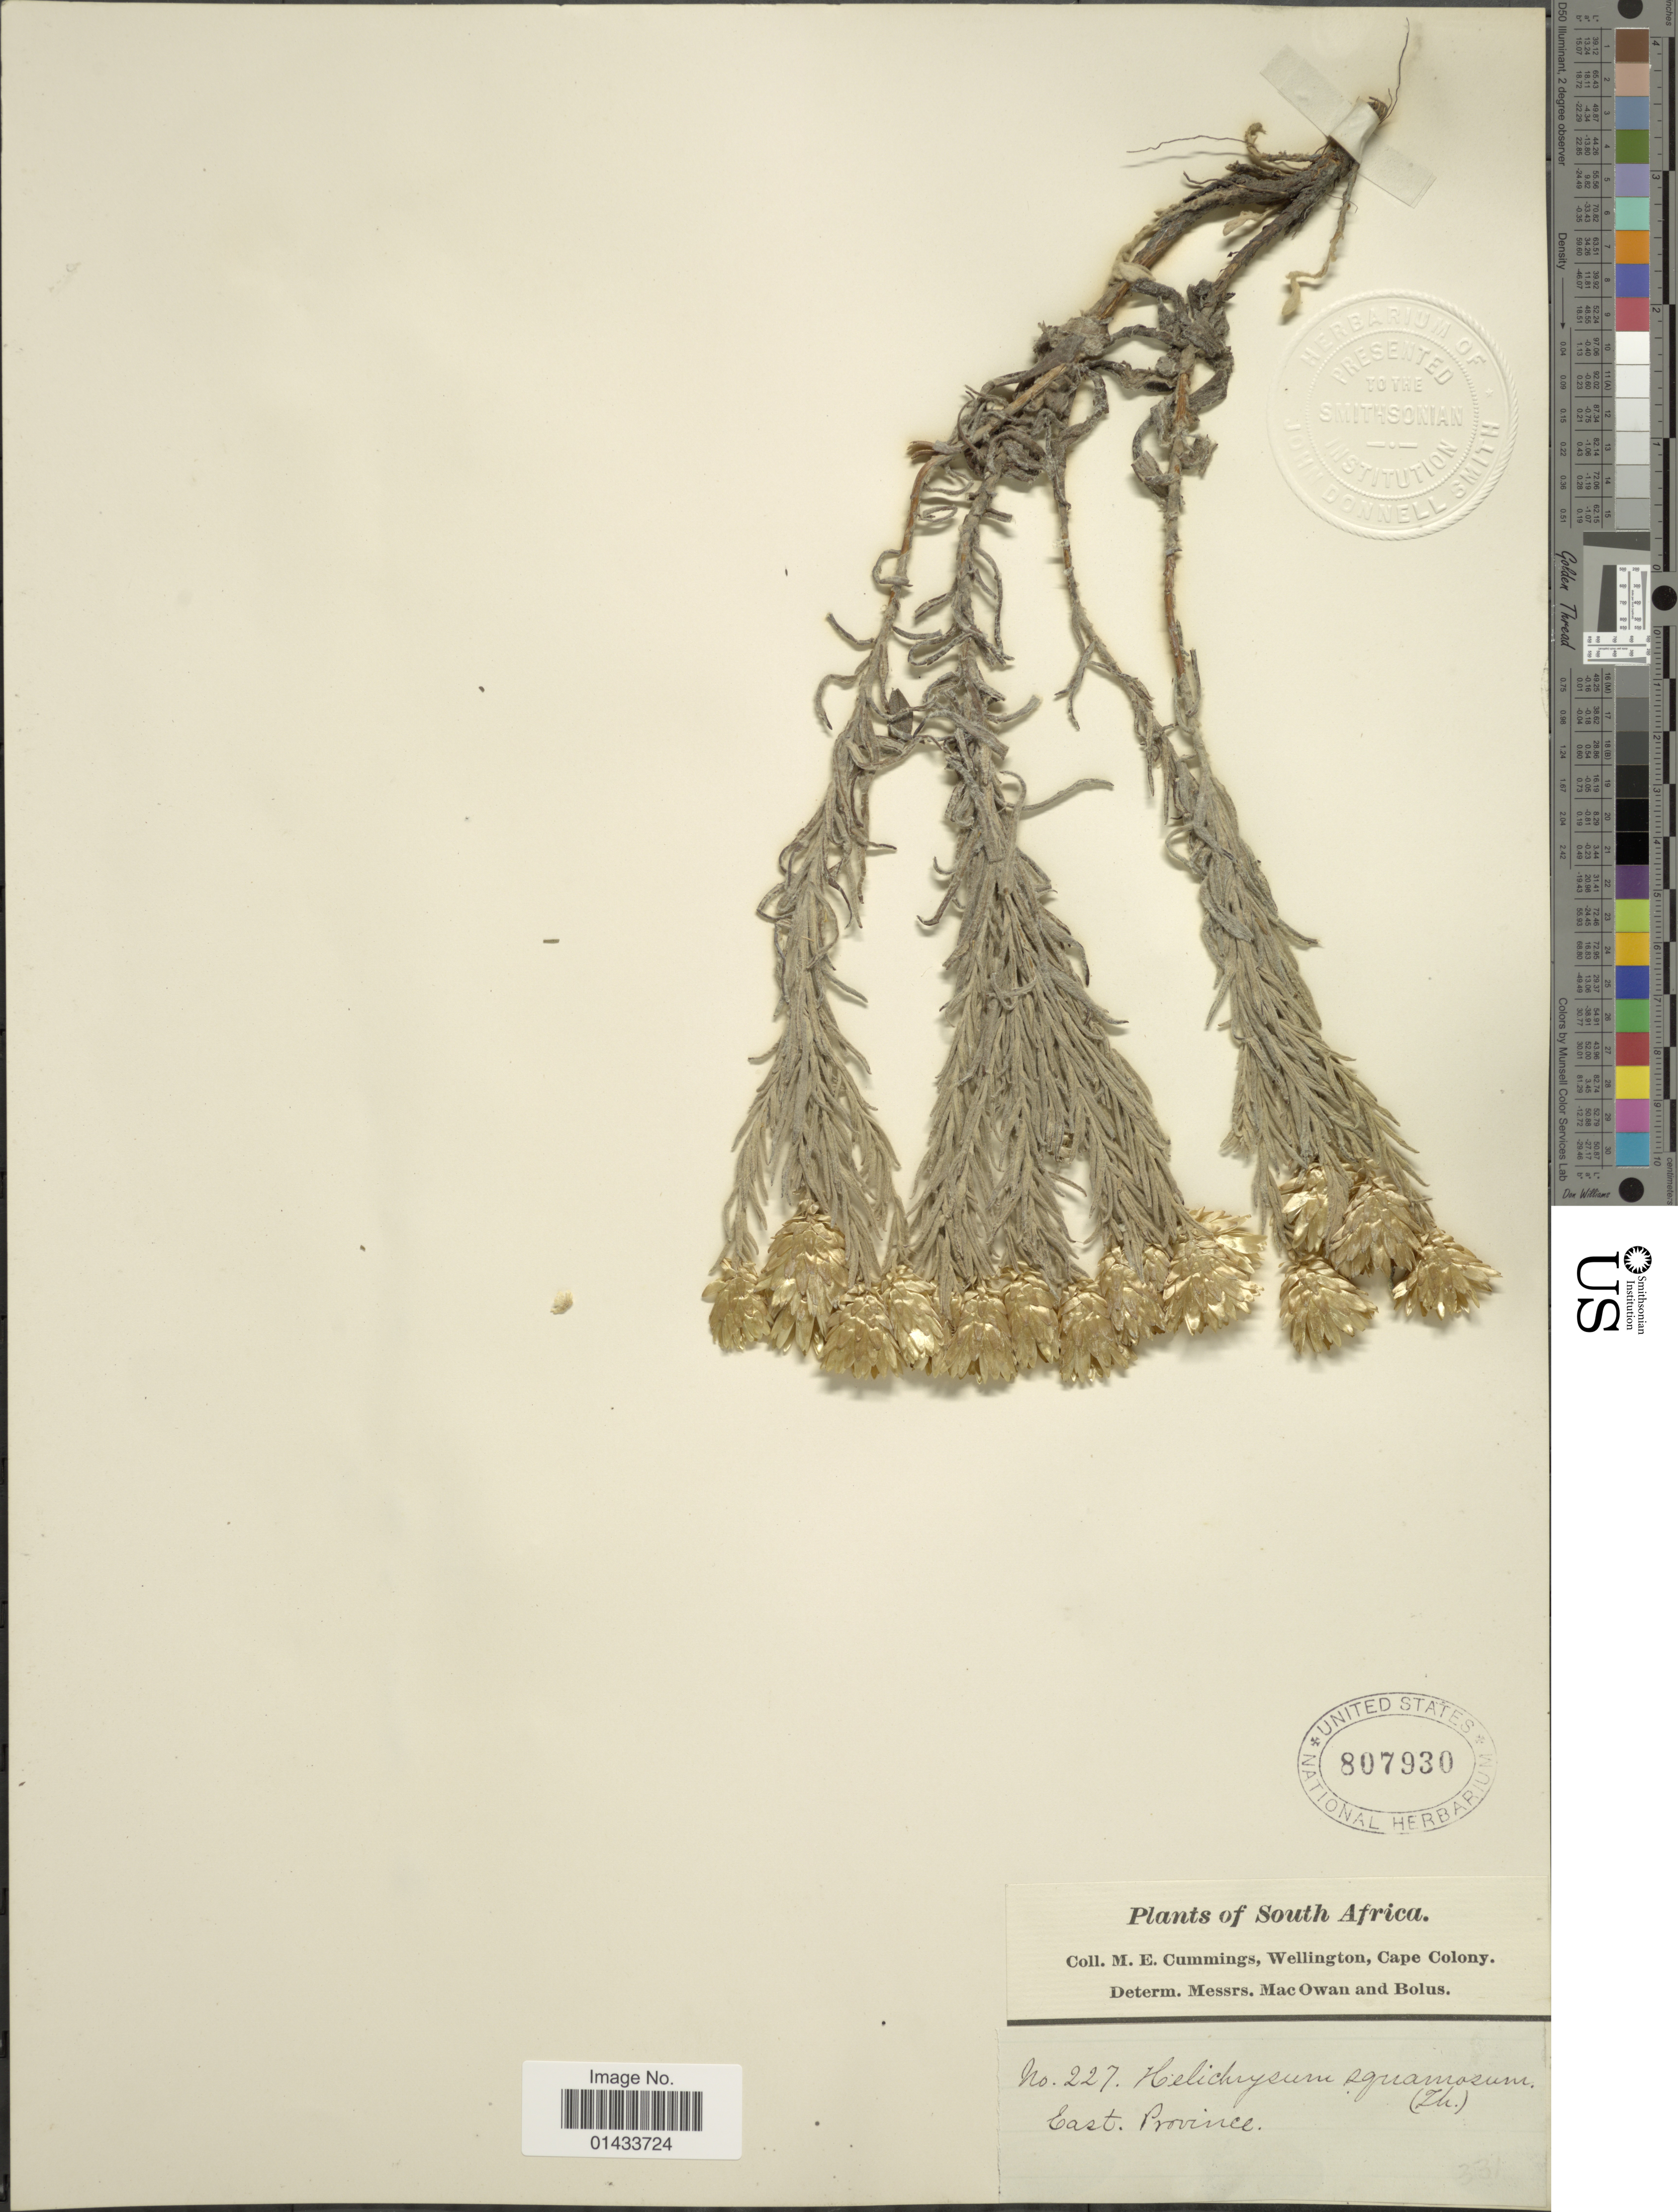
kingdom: Plantae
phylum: Tracheophyta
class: Magnoliopsida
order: Asterales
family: Asteraceae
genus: Helichrysum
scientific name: Helichrysum squamosum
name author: Thunb.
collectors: M. E. Cummings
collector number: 277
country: South Africa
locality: East Province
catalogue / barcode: US 807930